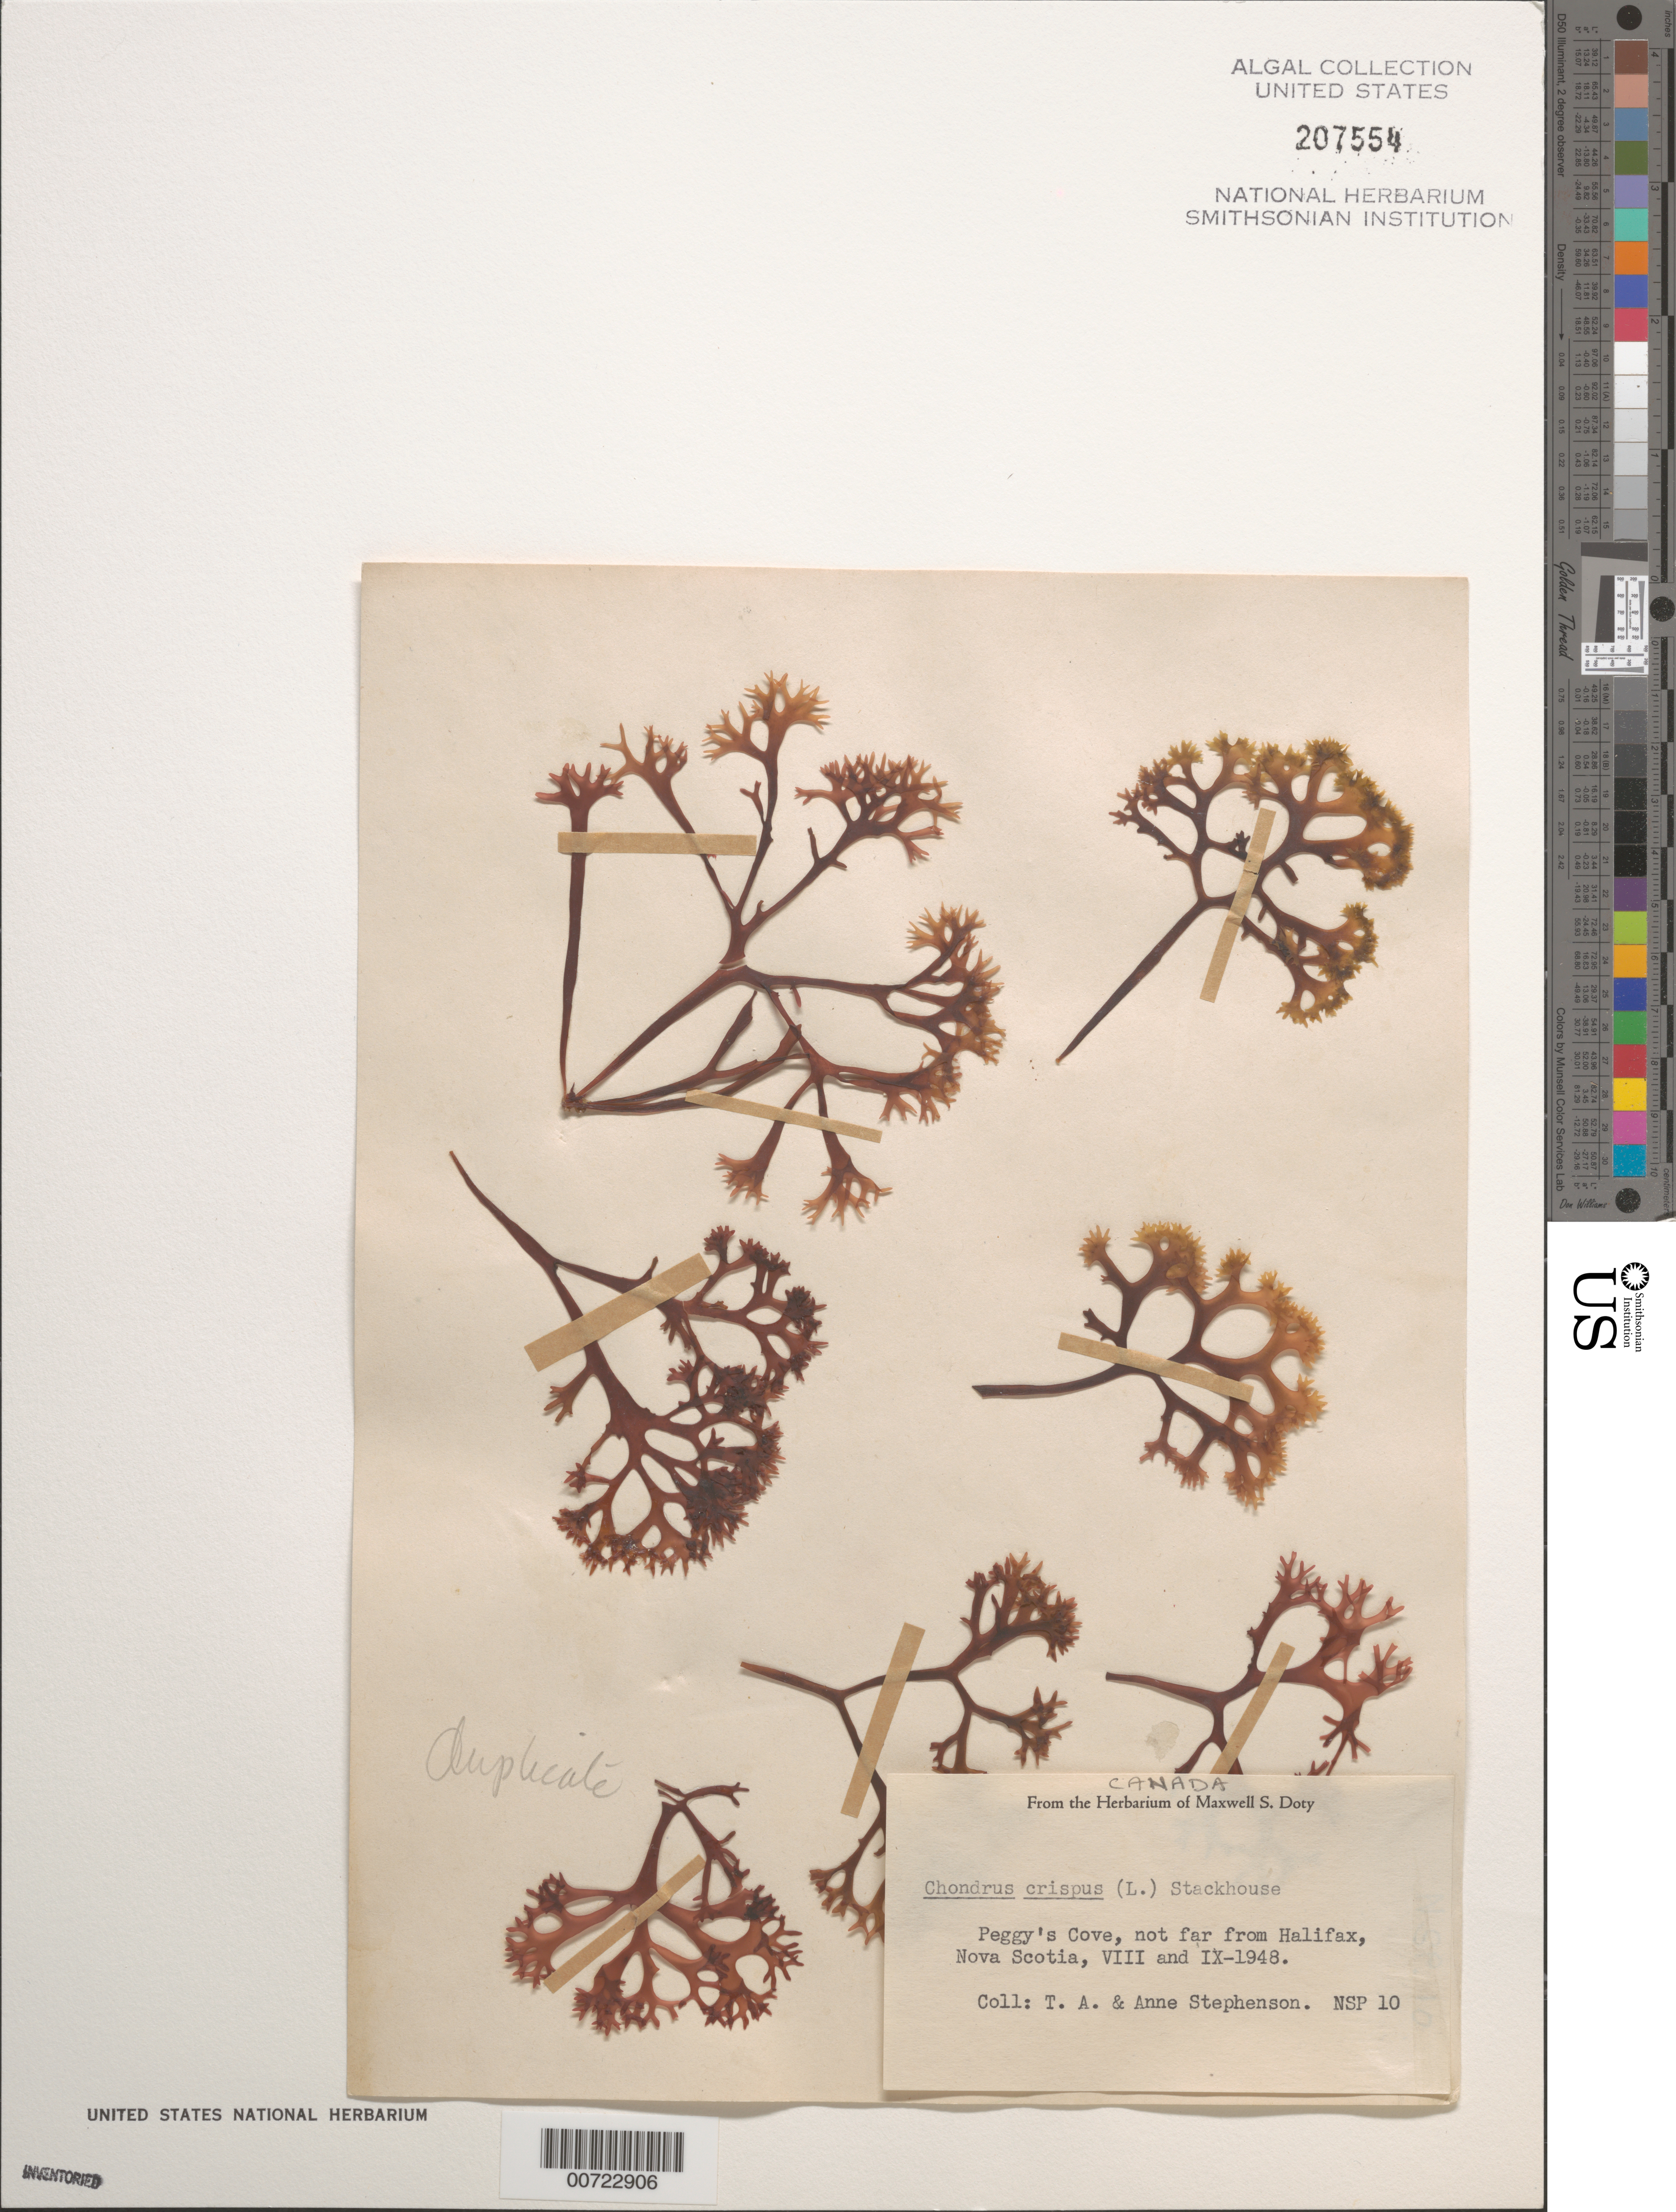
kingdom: Plantae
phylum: Rhodophyta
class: Florideophyceae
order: Gigartinales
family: Gigartinaceae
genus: Chondrus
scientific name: Chondrus crispus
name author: Stackh.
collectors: T. Stephenson & A. Stephenson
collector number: NSP 10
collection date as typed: Aug 1948 and -- Sep 1948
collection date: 1948-08,1948-09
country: Canada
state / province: Nova Scotia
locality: Peggy's Cove, near Halifax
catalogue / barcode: US 207554